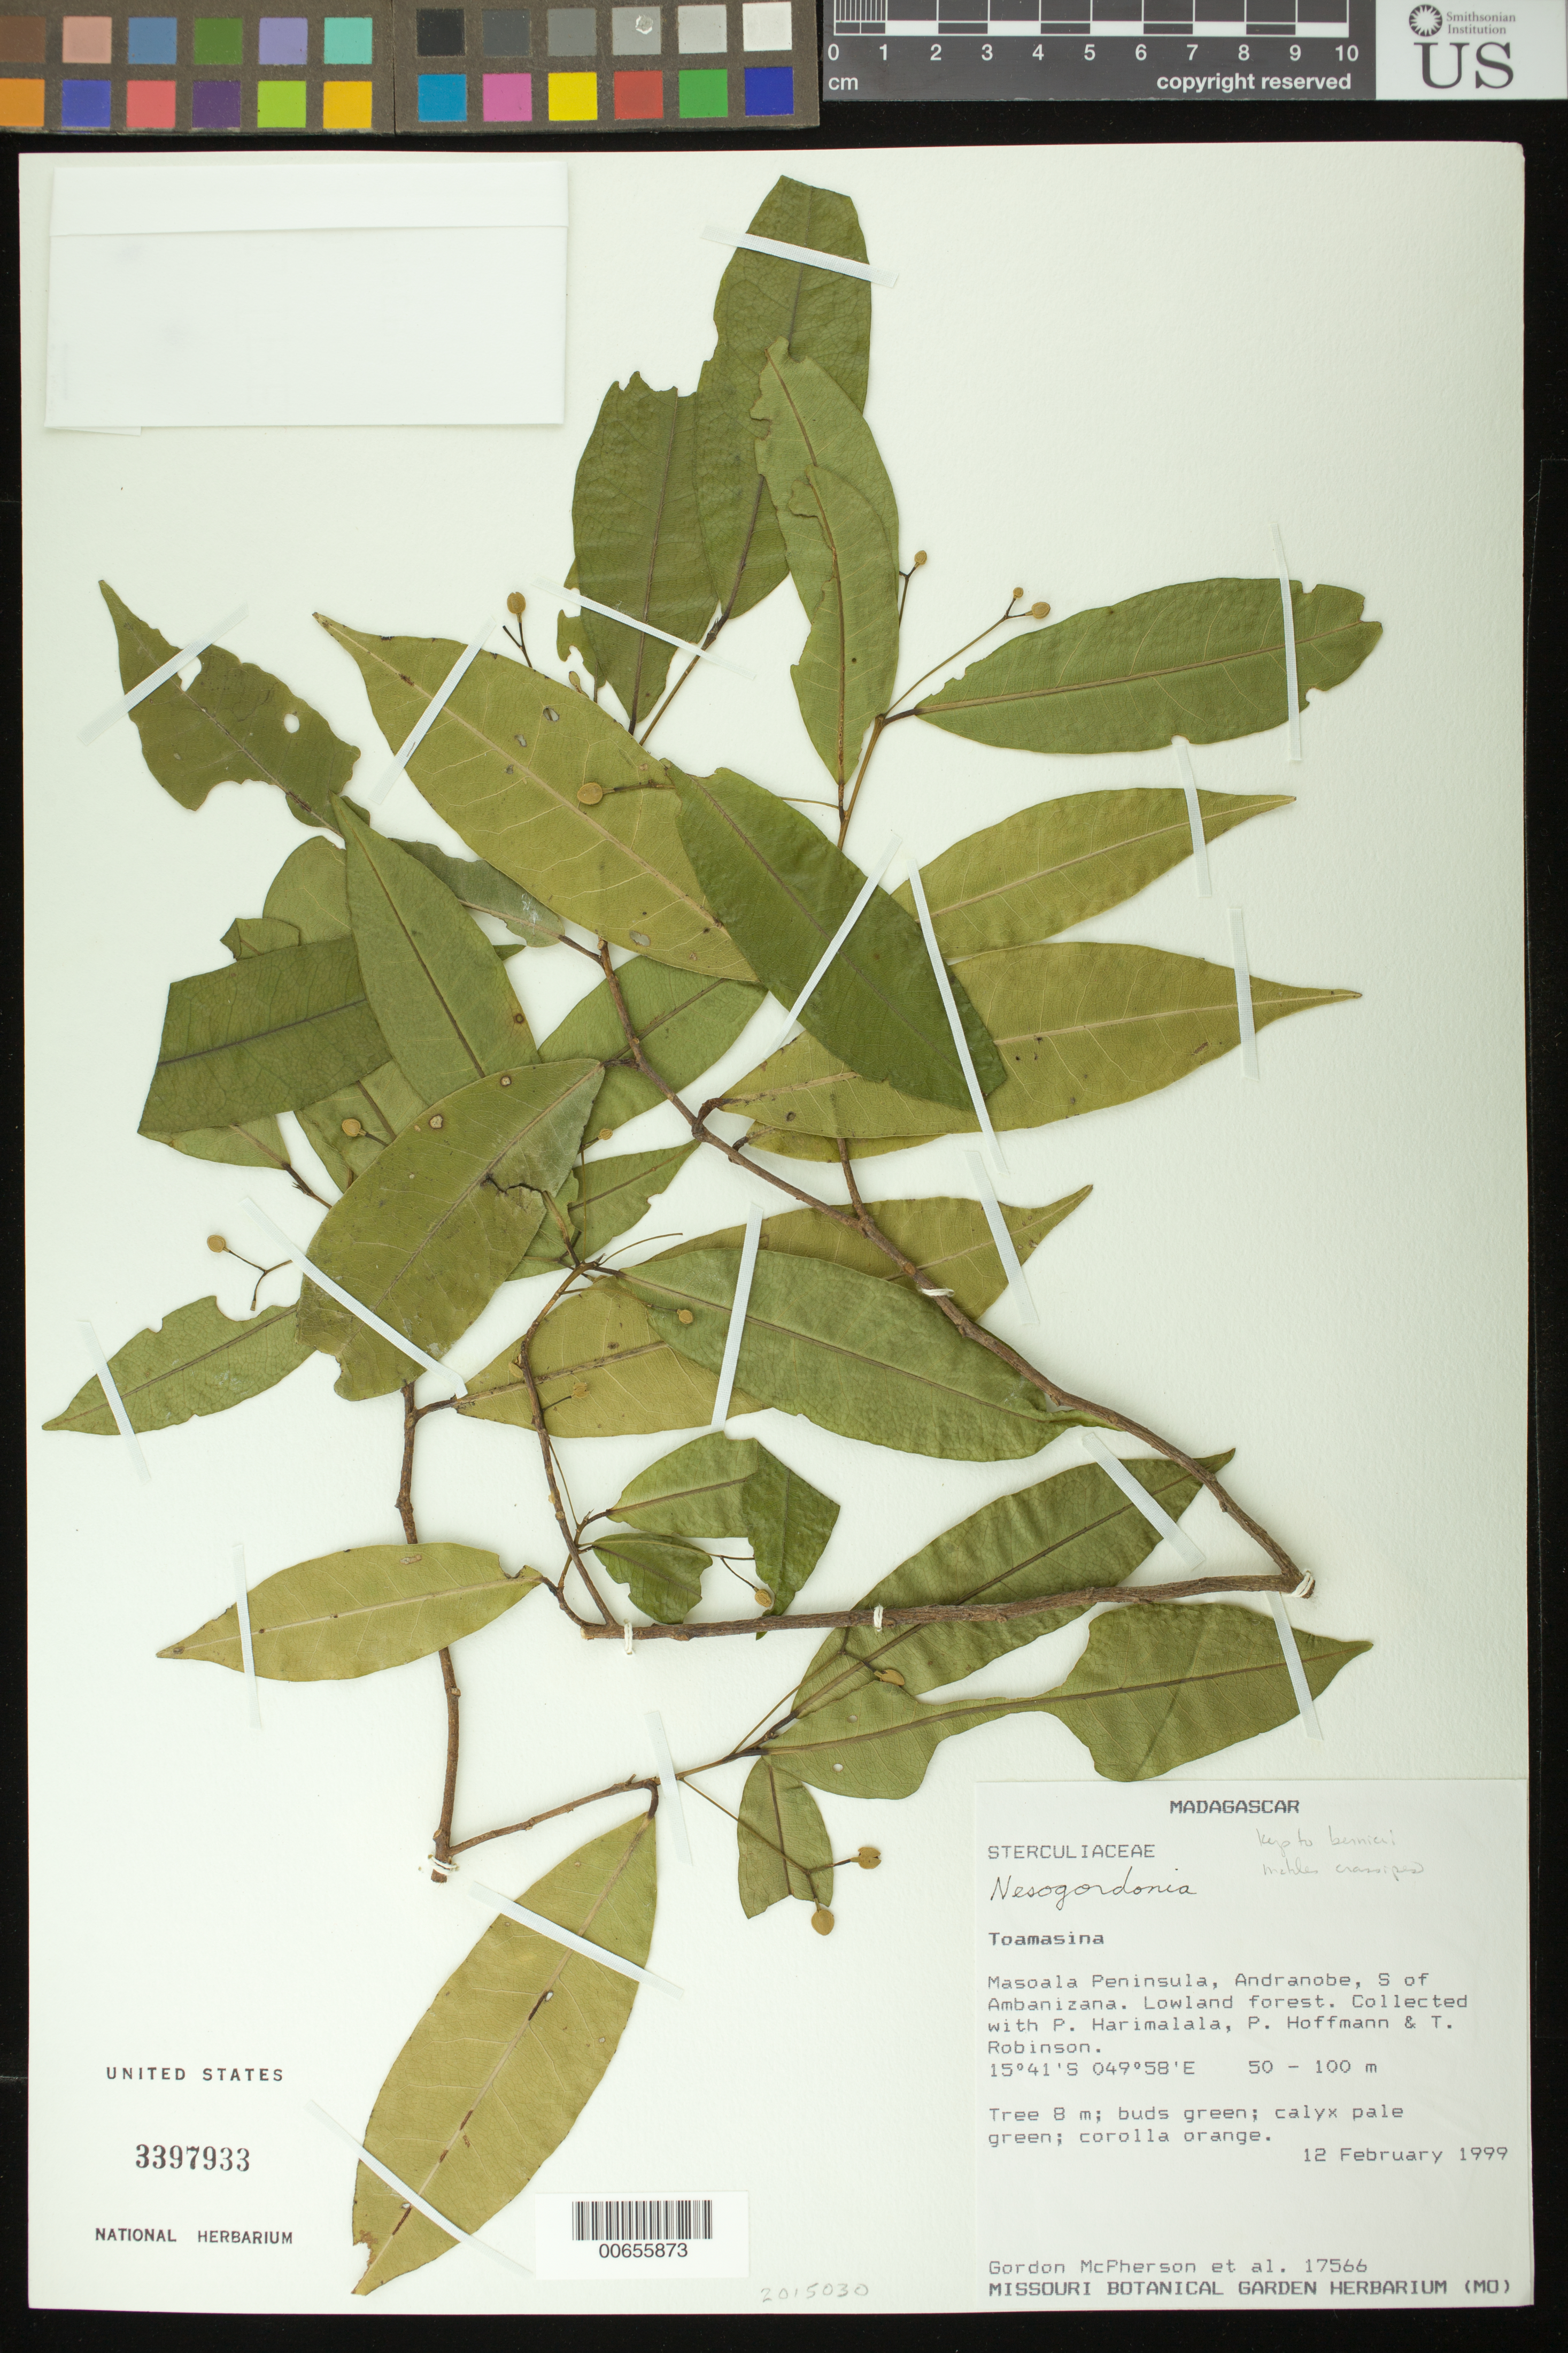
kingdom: Plantae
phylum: Tracheophyta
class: Magnoliopsida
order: Malvales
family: Malvaceae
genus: Nesogordonia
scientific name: Nesogordonia sp.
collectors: G. D. McPherson, P. Harimalala, P. Hoffmann & T. P. Robinson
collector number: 17566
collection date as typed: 12 Feb 1999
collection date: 1999-02-12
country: Madagascar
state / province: Analanjirofo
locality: Masoala Peninsula, Andranobe, S of Ambanizana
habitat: Lowland forest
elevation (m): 50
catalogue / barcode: US 3397933